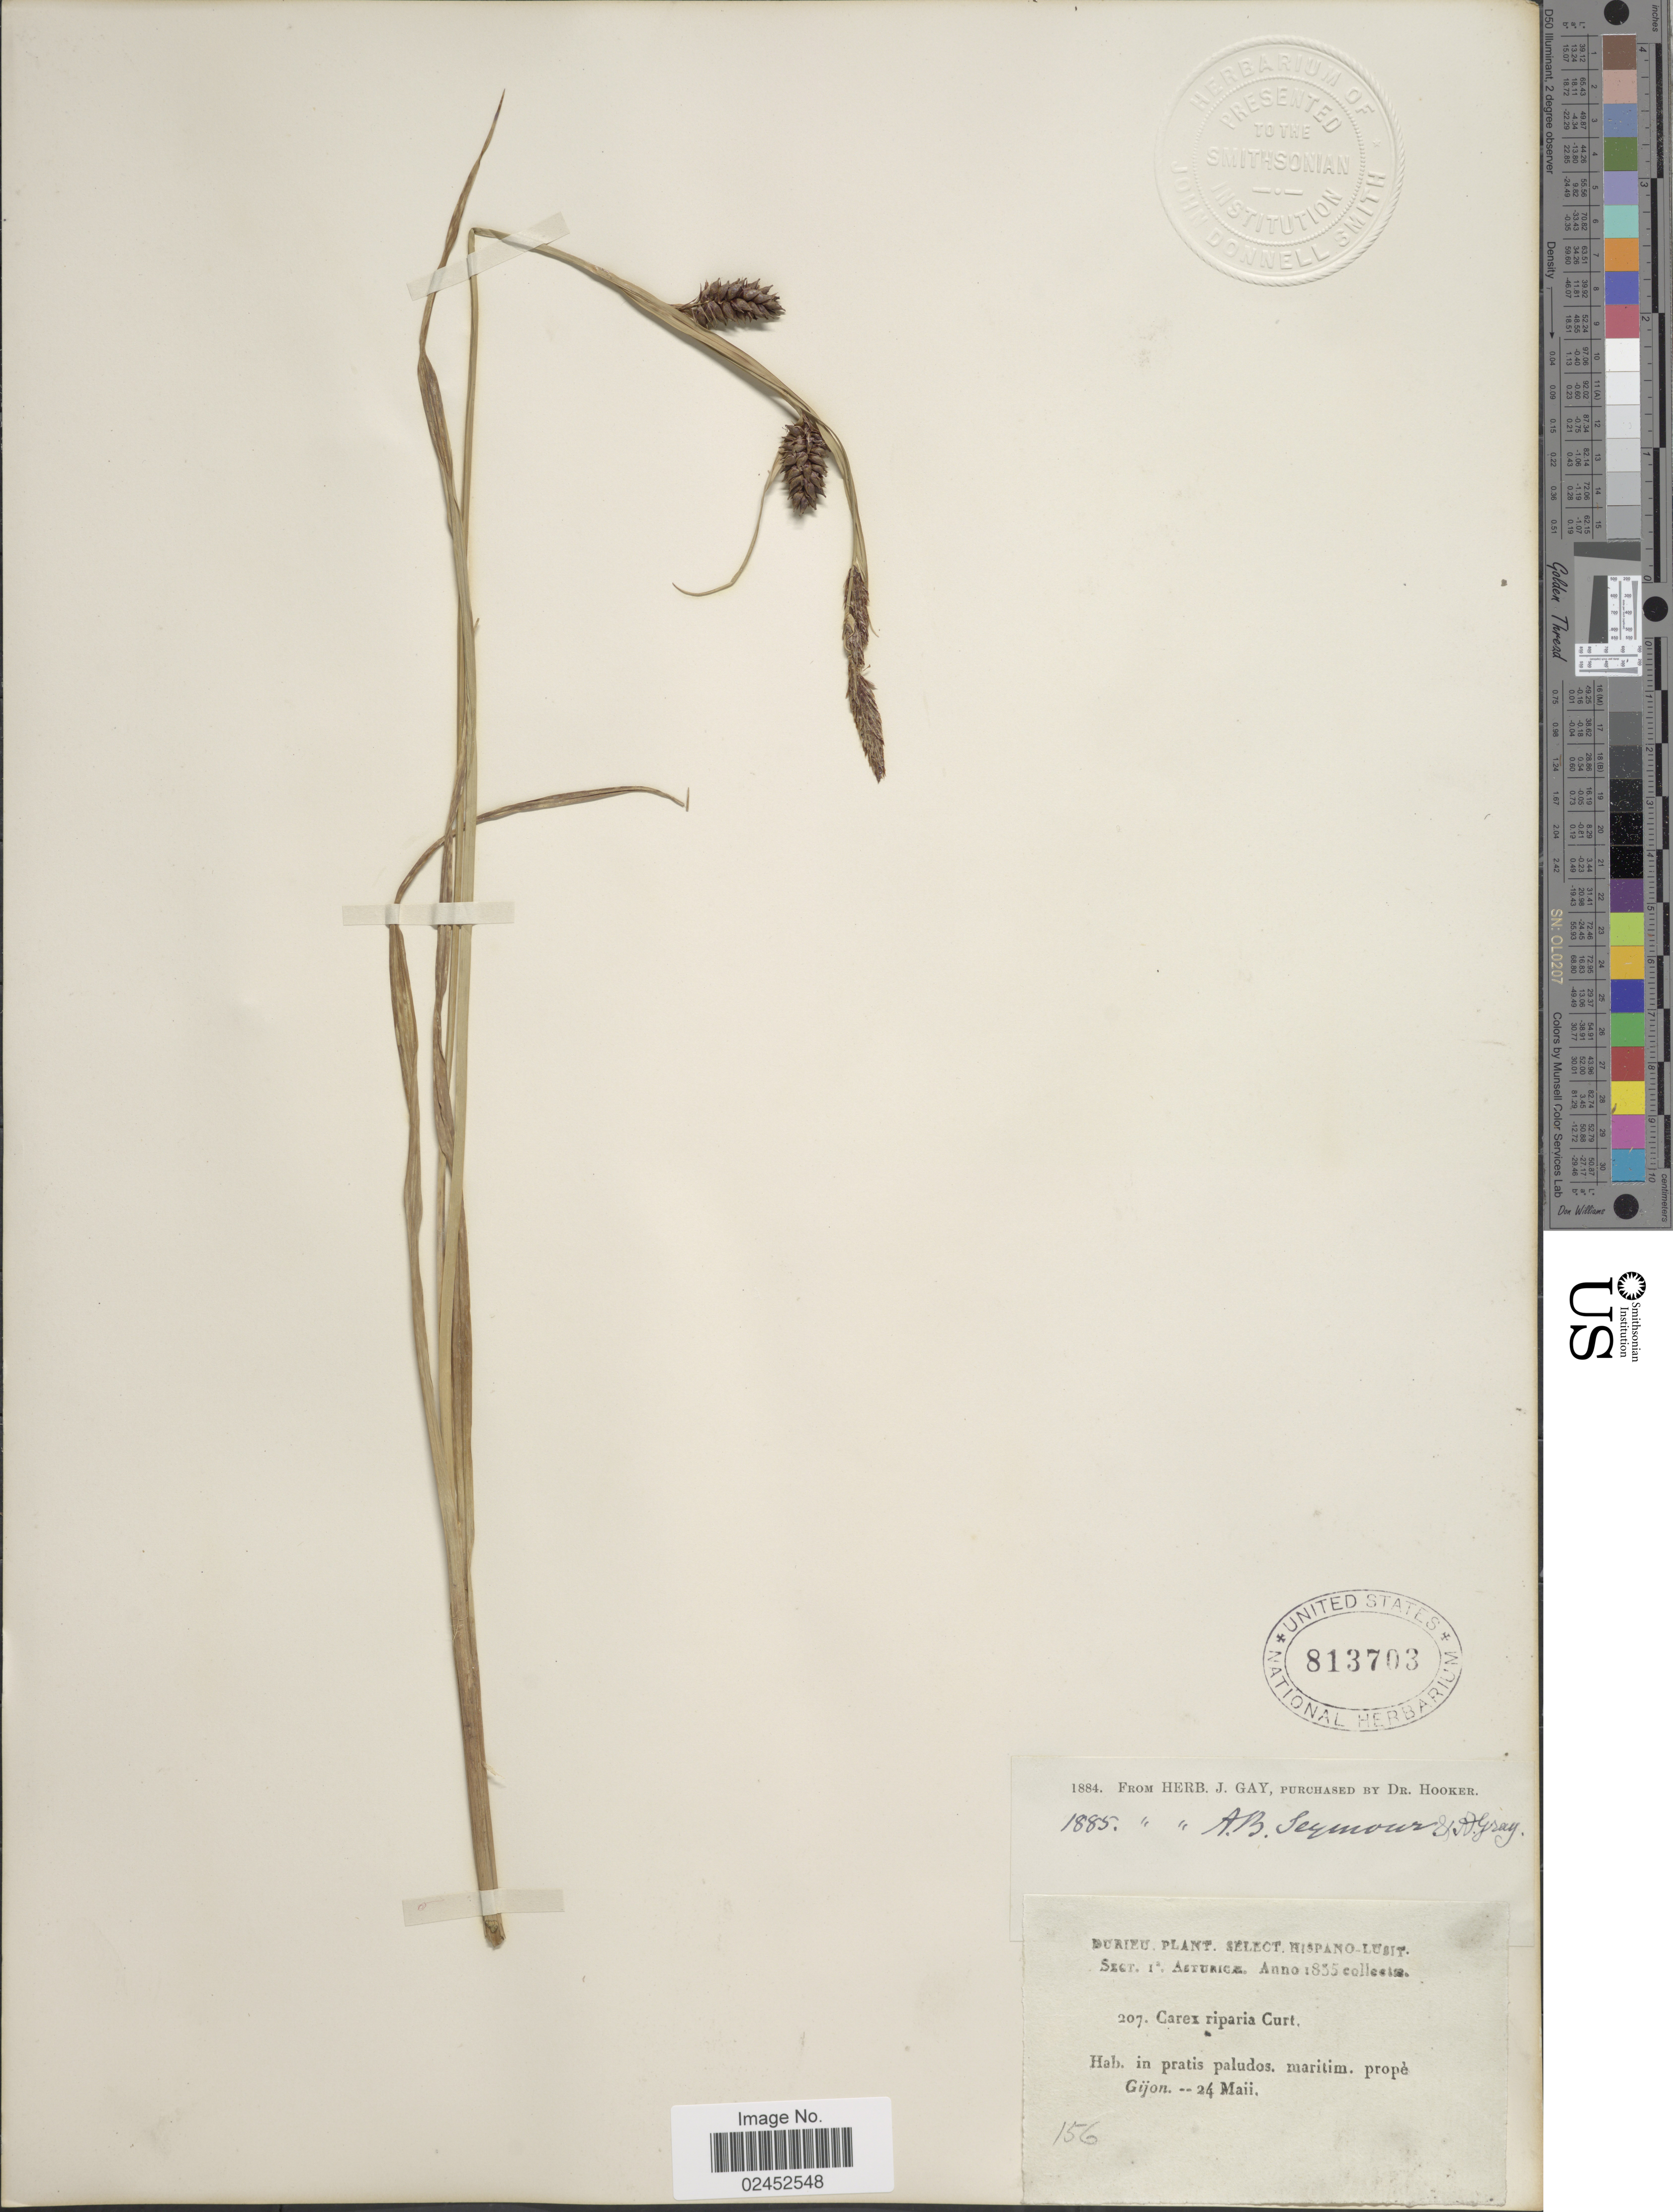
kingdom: Plantae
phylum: Tracheophyta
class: Liliopsida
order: Poales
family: Cyperaceae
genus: Carex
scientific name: Carex riparia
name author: Curtis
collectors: ex herb. J. Gay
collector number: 207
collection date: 1855-05-24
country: Spain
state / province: Principado de Asturias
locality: in pratis paludosis maritim prope Gijón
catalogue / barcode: US 813703